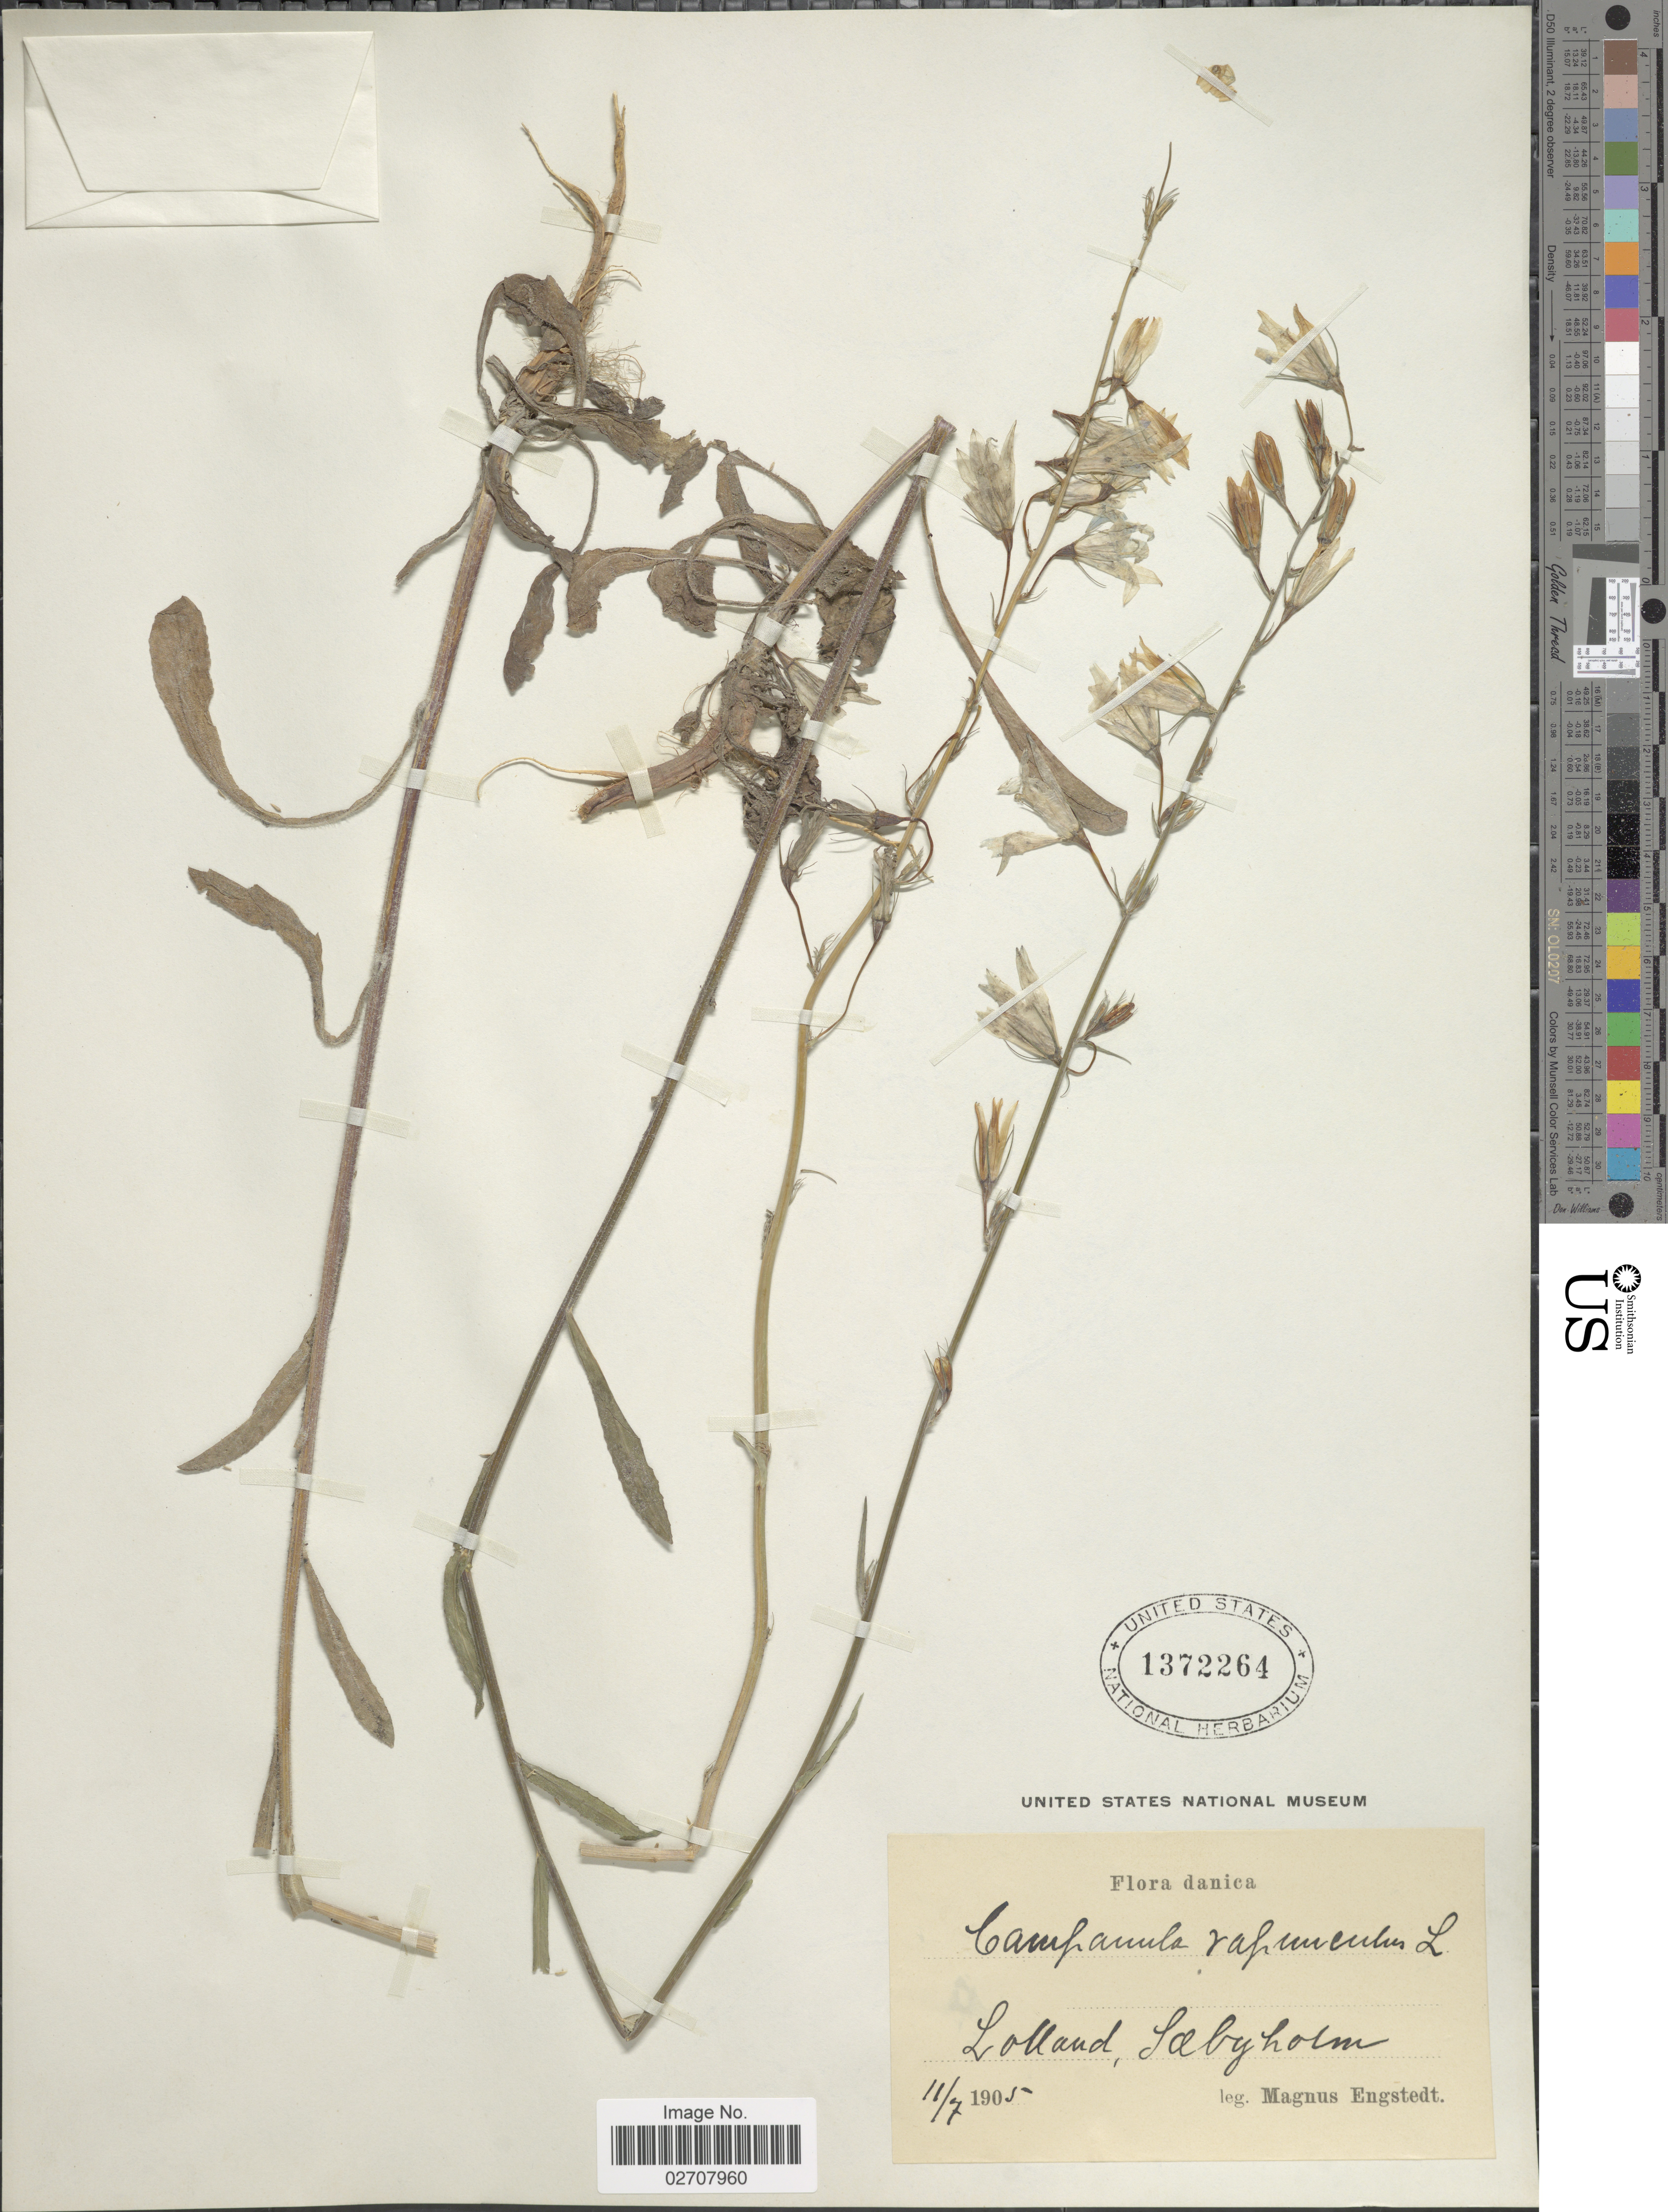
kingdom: Plantae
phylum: Tracheophyta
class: Magnoliopsida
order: Asterales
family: Campanulaceae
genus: Campanula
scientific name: Campanula rapunculus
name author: L.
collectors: M. Engstedt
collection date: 1905-07-11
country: Denmark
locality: Danica, Lolland, Sabyholm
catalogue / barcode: US 1372264